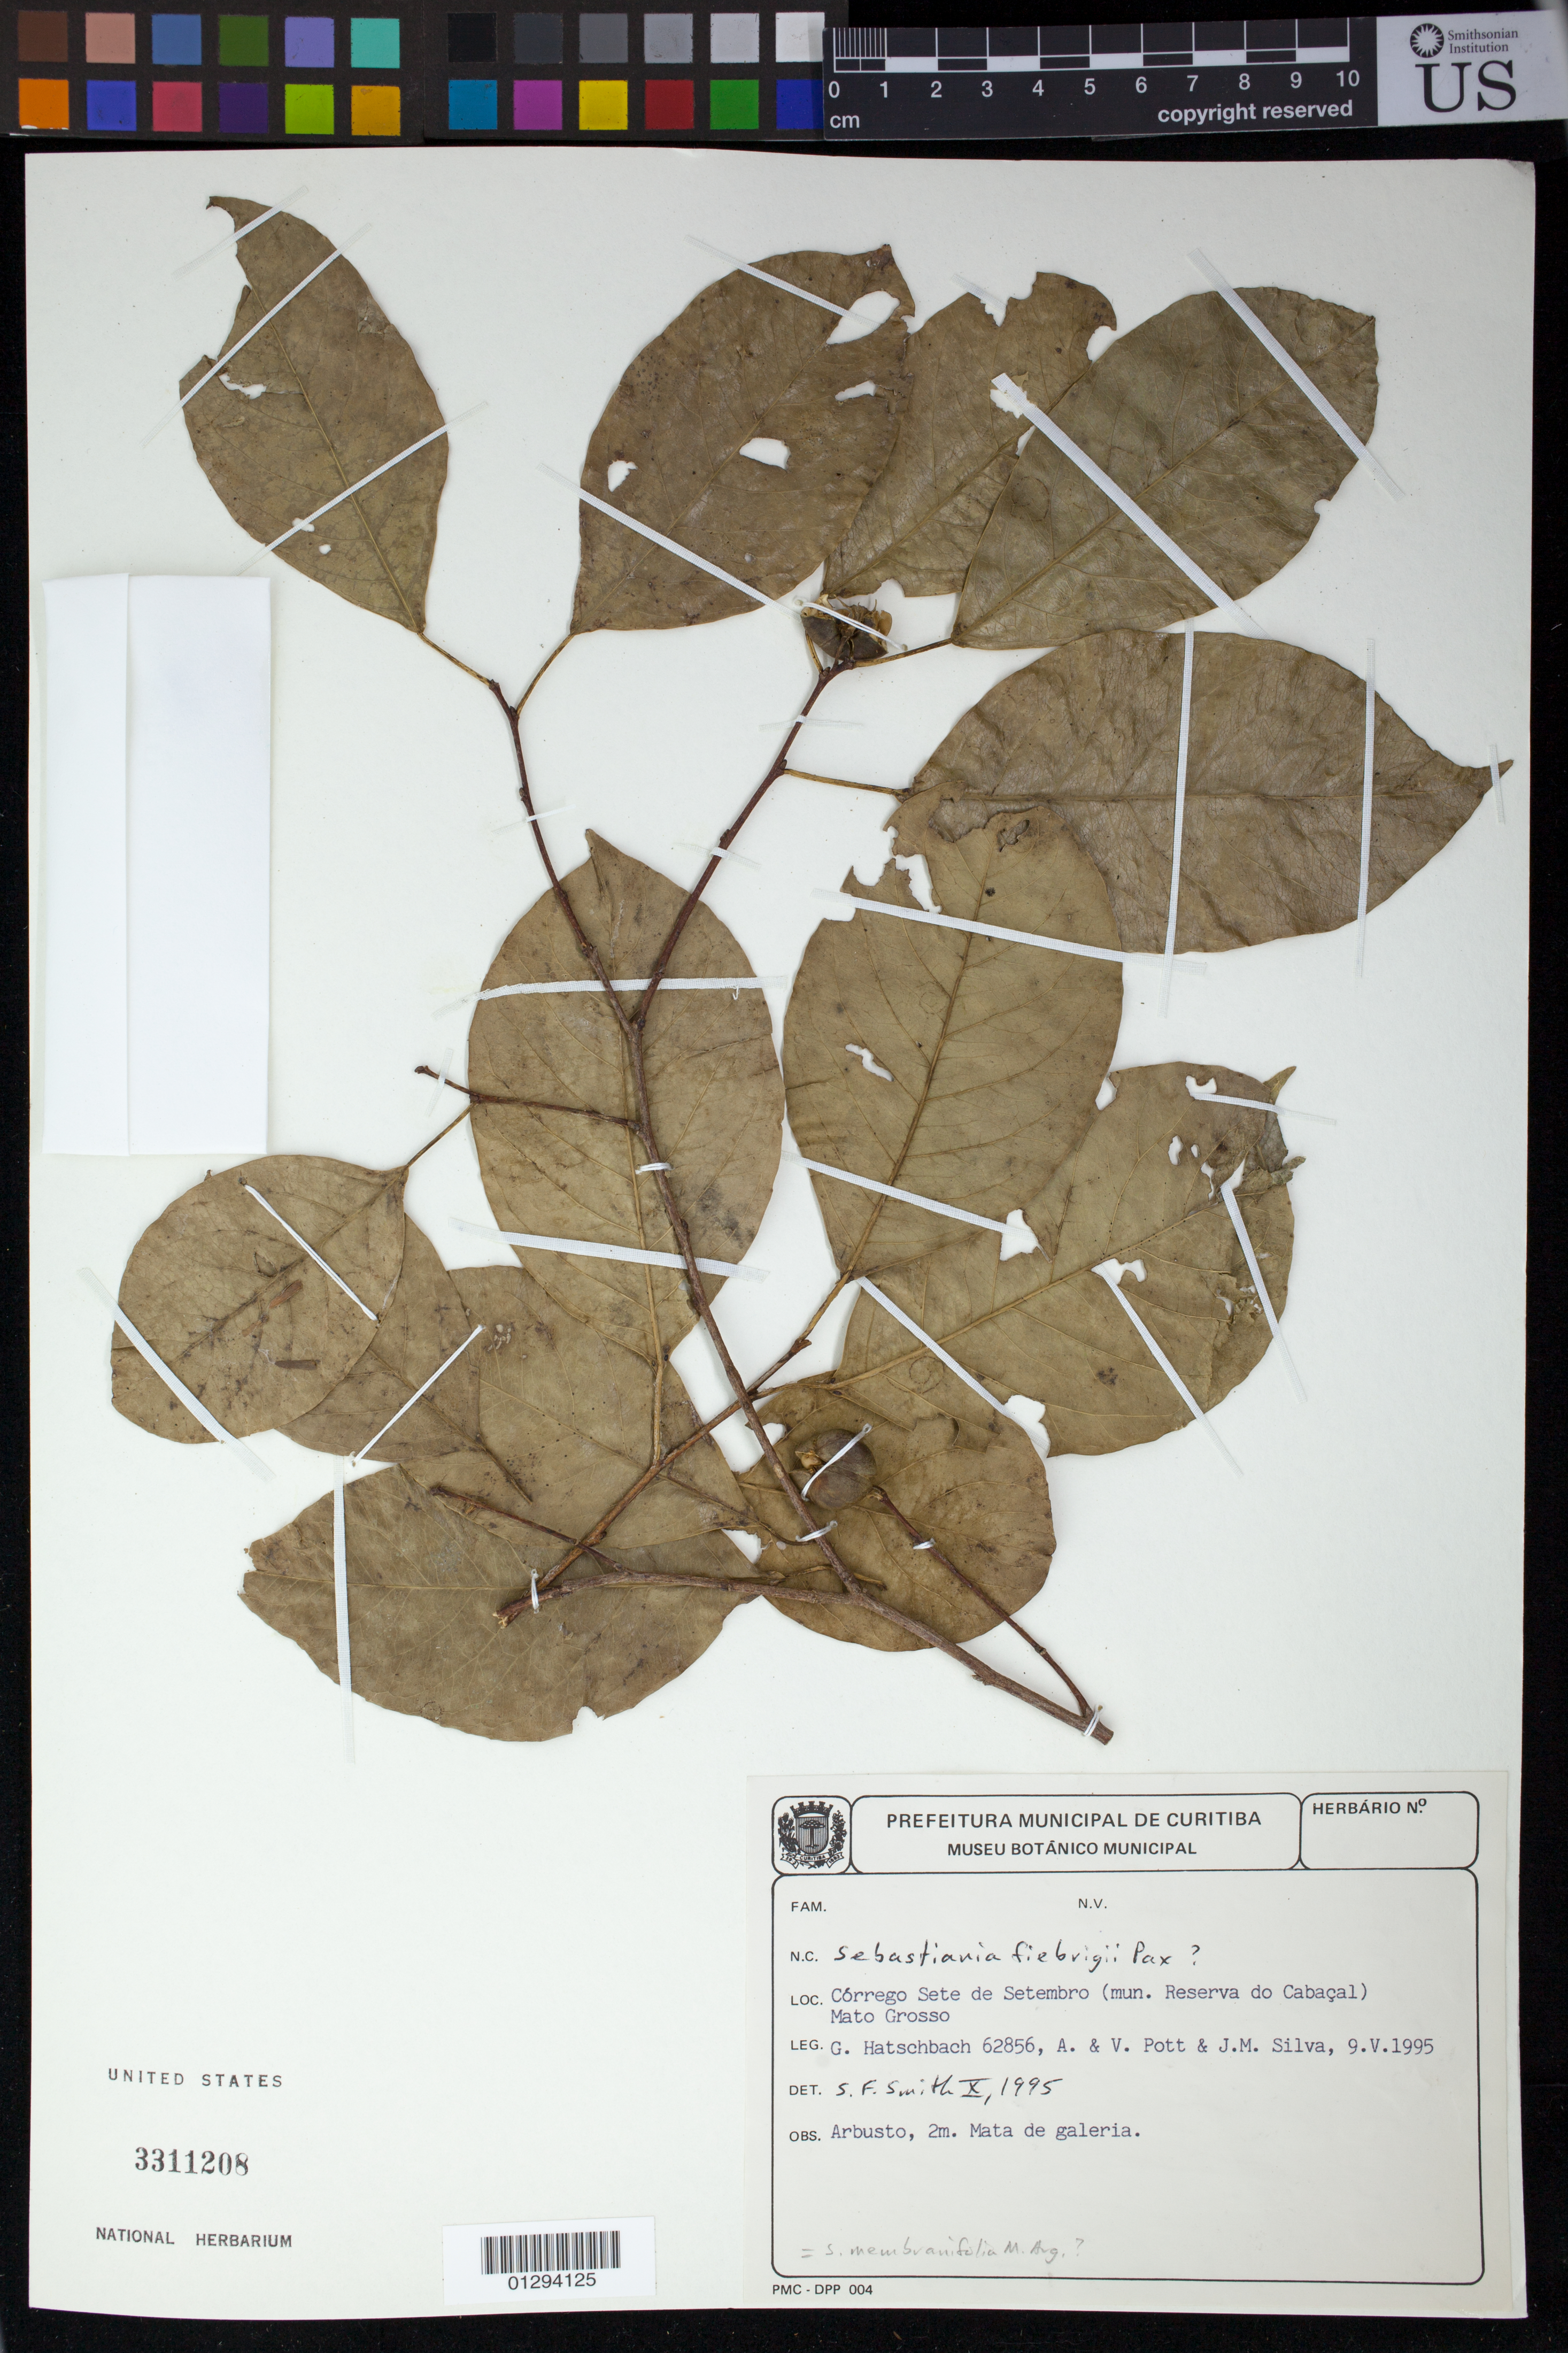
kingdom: Plantae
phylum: Tracheophyta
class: Magnoliopsida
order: Malpighiales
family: Euphorbiaceae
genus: Senefeldera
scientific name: Senefeldera fiebrigii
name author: Pax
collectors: G. Hatschbach, A. Pott, V. J. Pott & J. M. Silva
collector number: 62856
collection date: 1995-05-09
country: Brazil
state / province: Mato Grosso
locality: Corrego Sete de Setembro (mun. Reserva do Cabacal)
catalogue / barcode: US 3311208